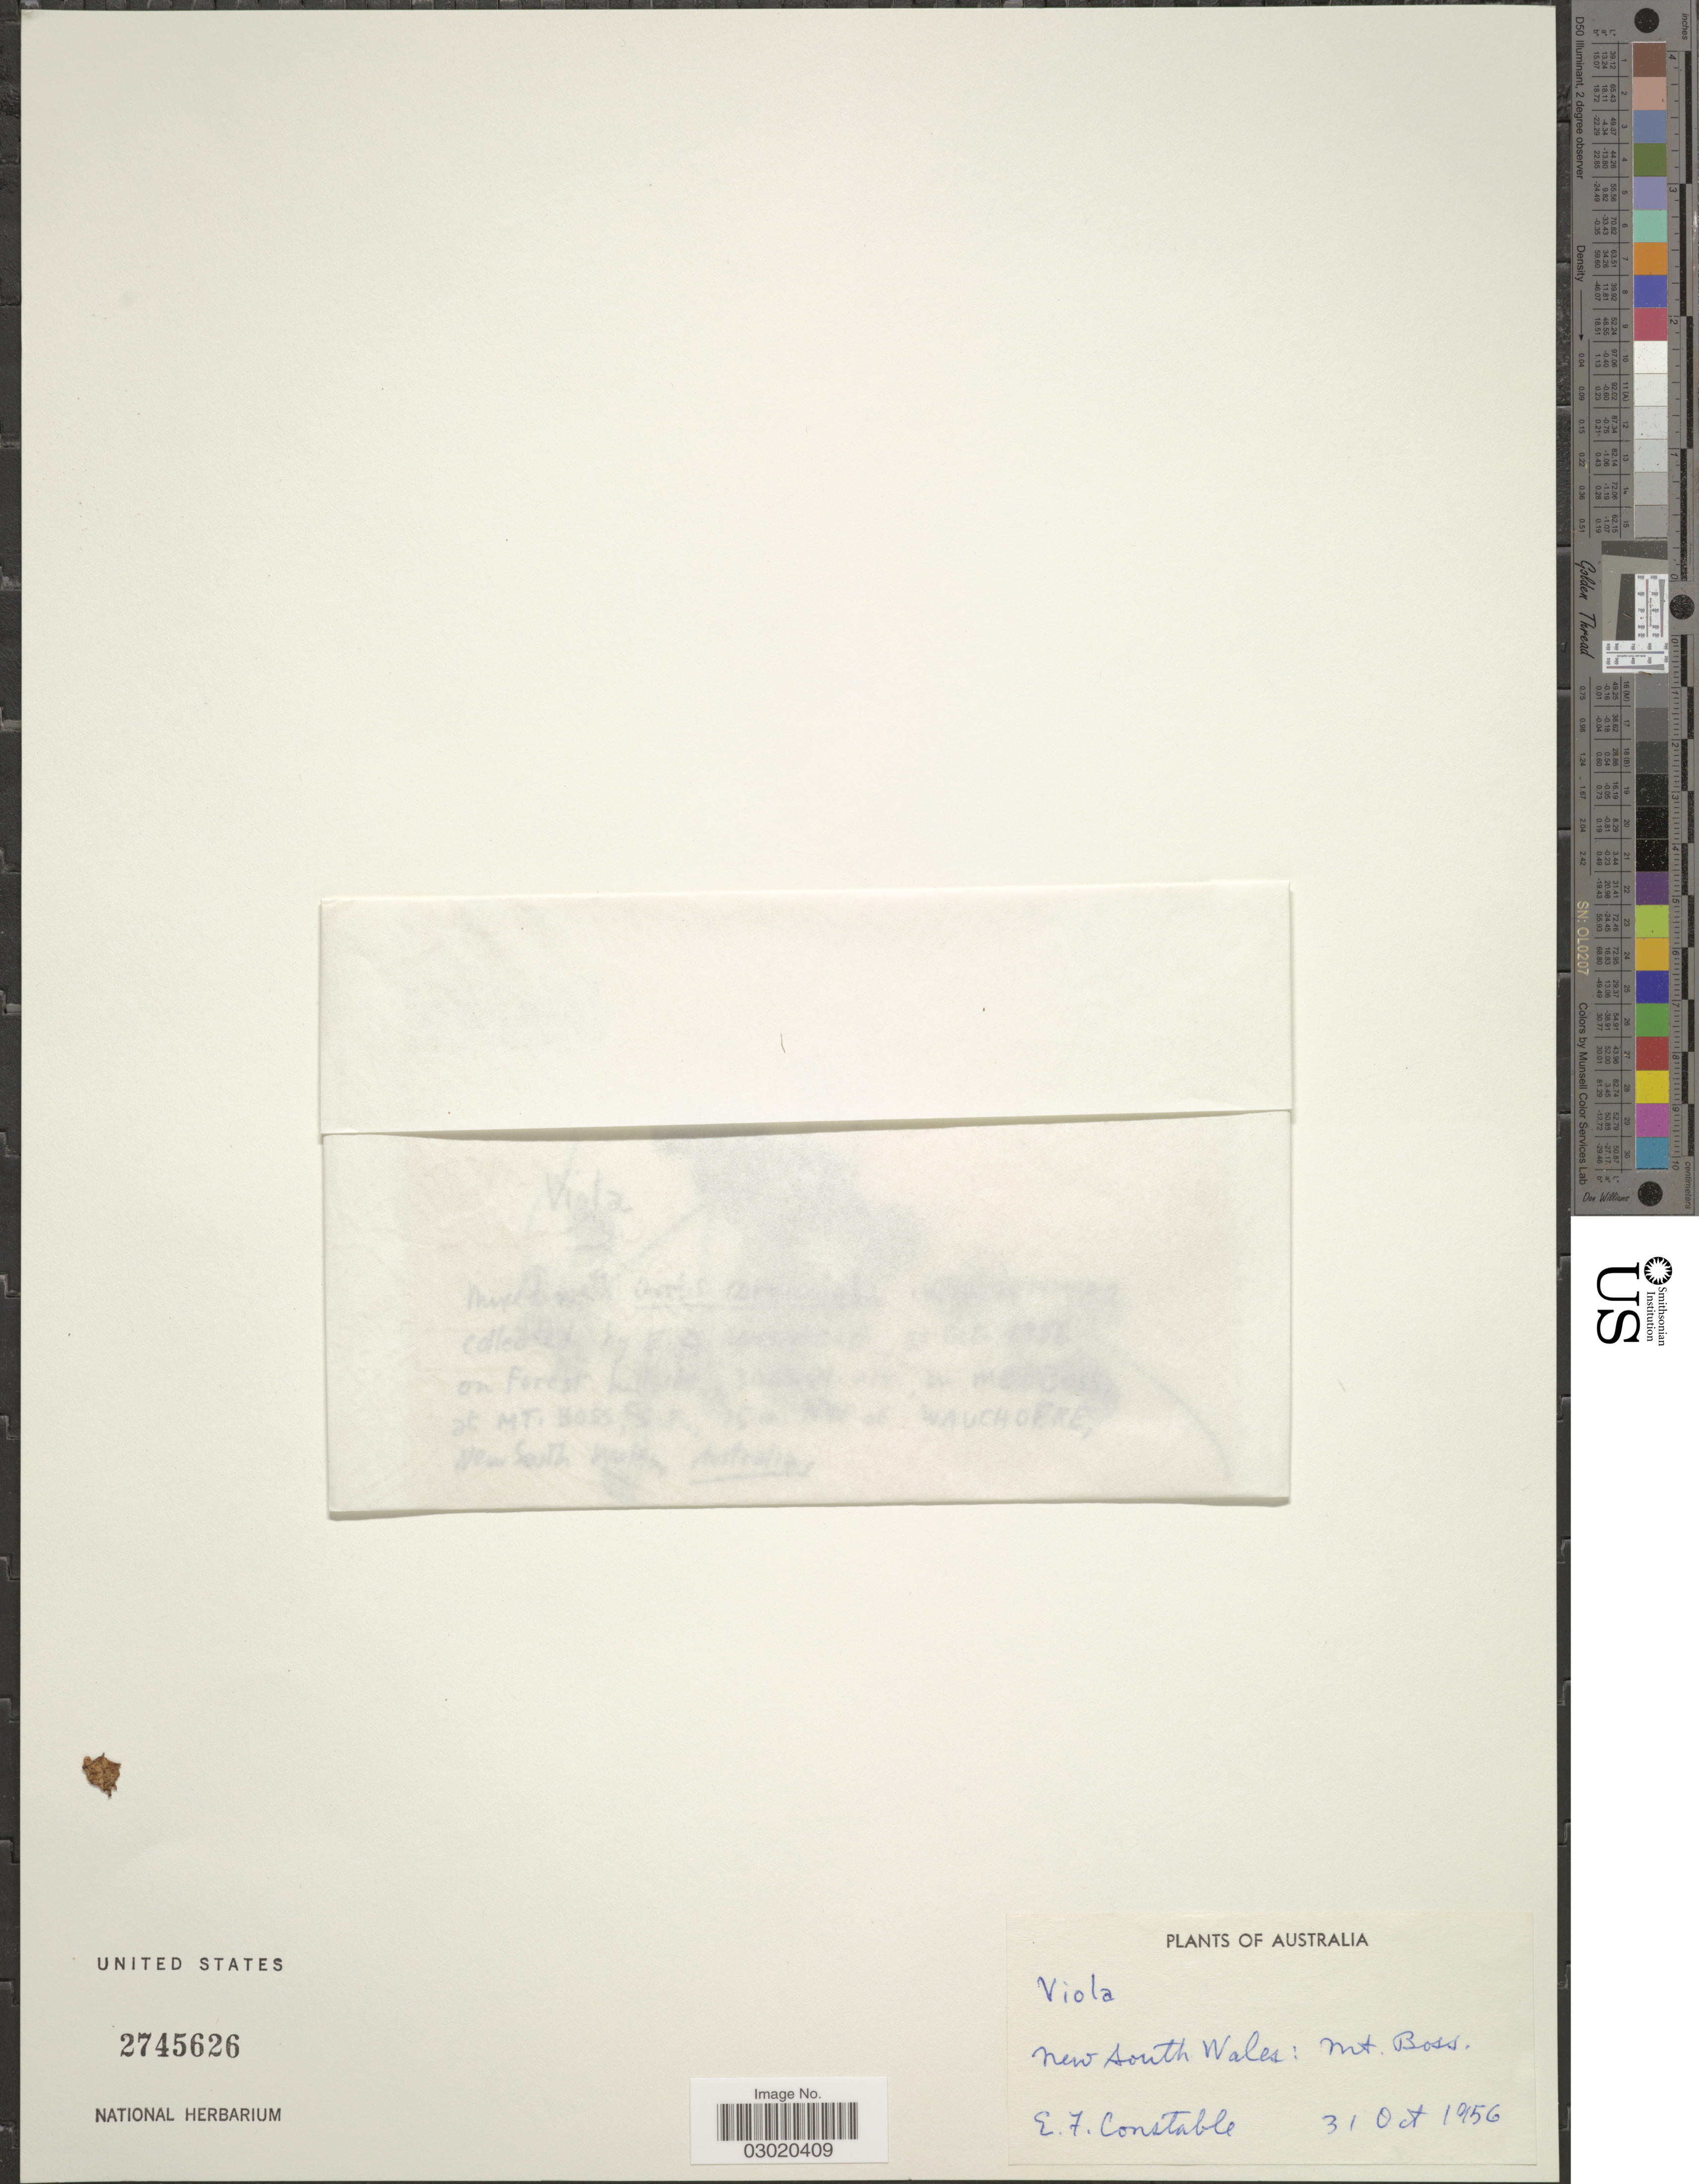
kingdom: Plantae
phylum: Tracheophyta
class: Magnoliopsida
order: Malpighiales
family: Violaceae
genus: Viola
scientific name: Viola sp.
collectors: E. F. Constable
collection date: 1956-10-31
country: Australia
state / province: New South Wales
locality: Mt. Boss.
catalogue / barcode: US 2745626